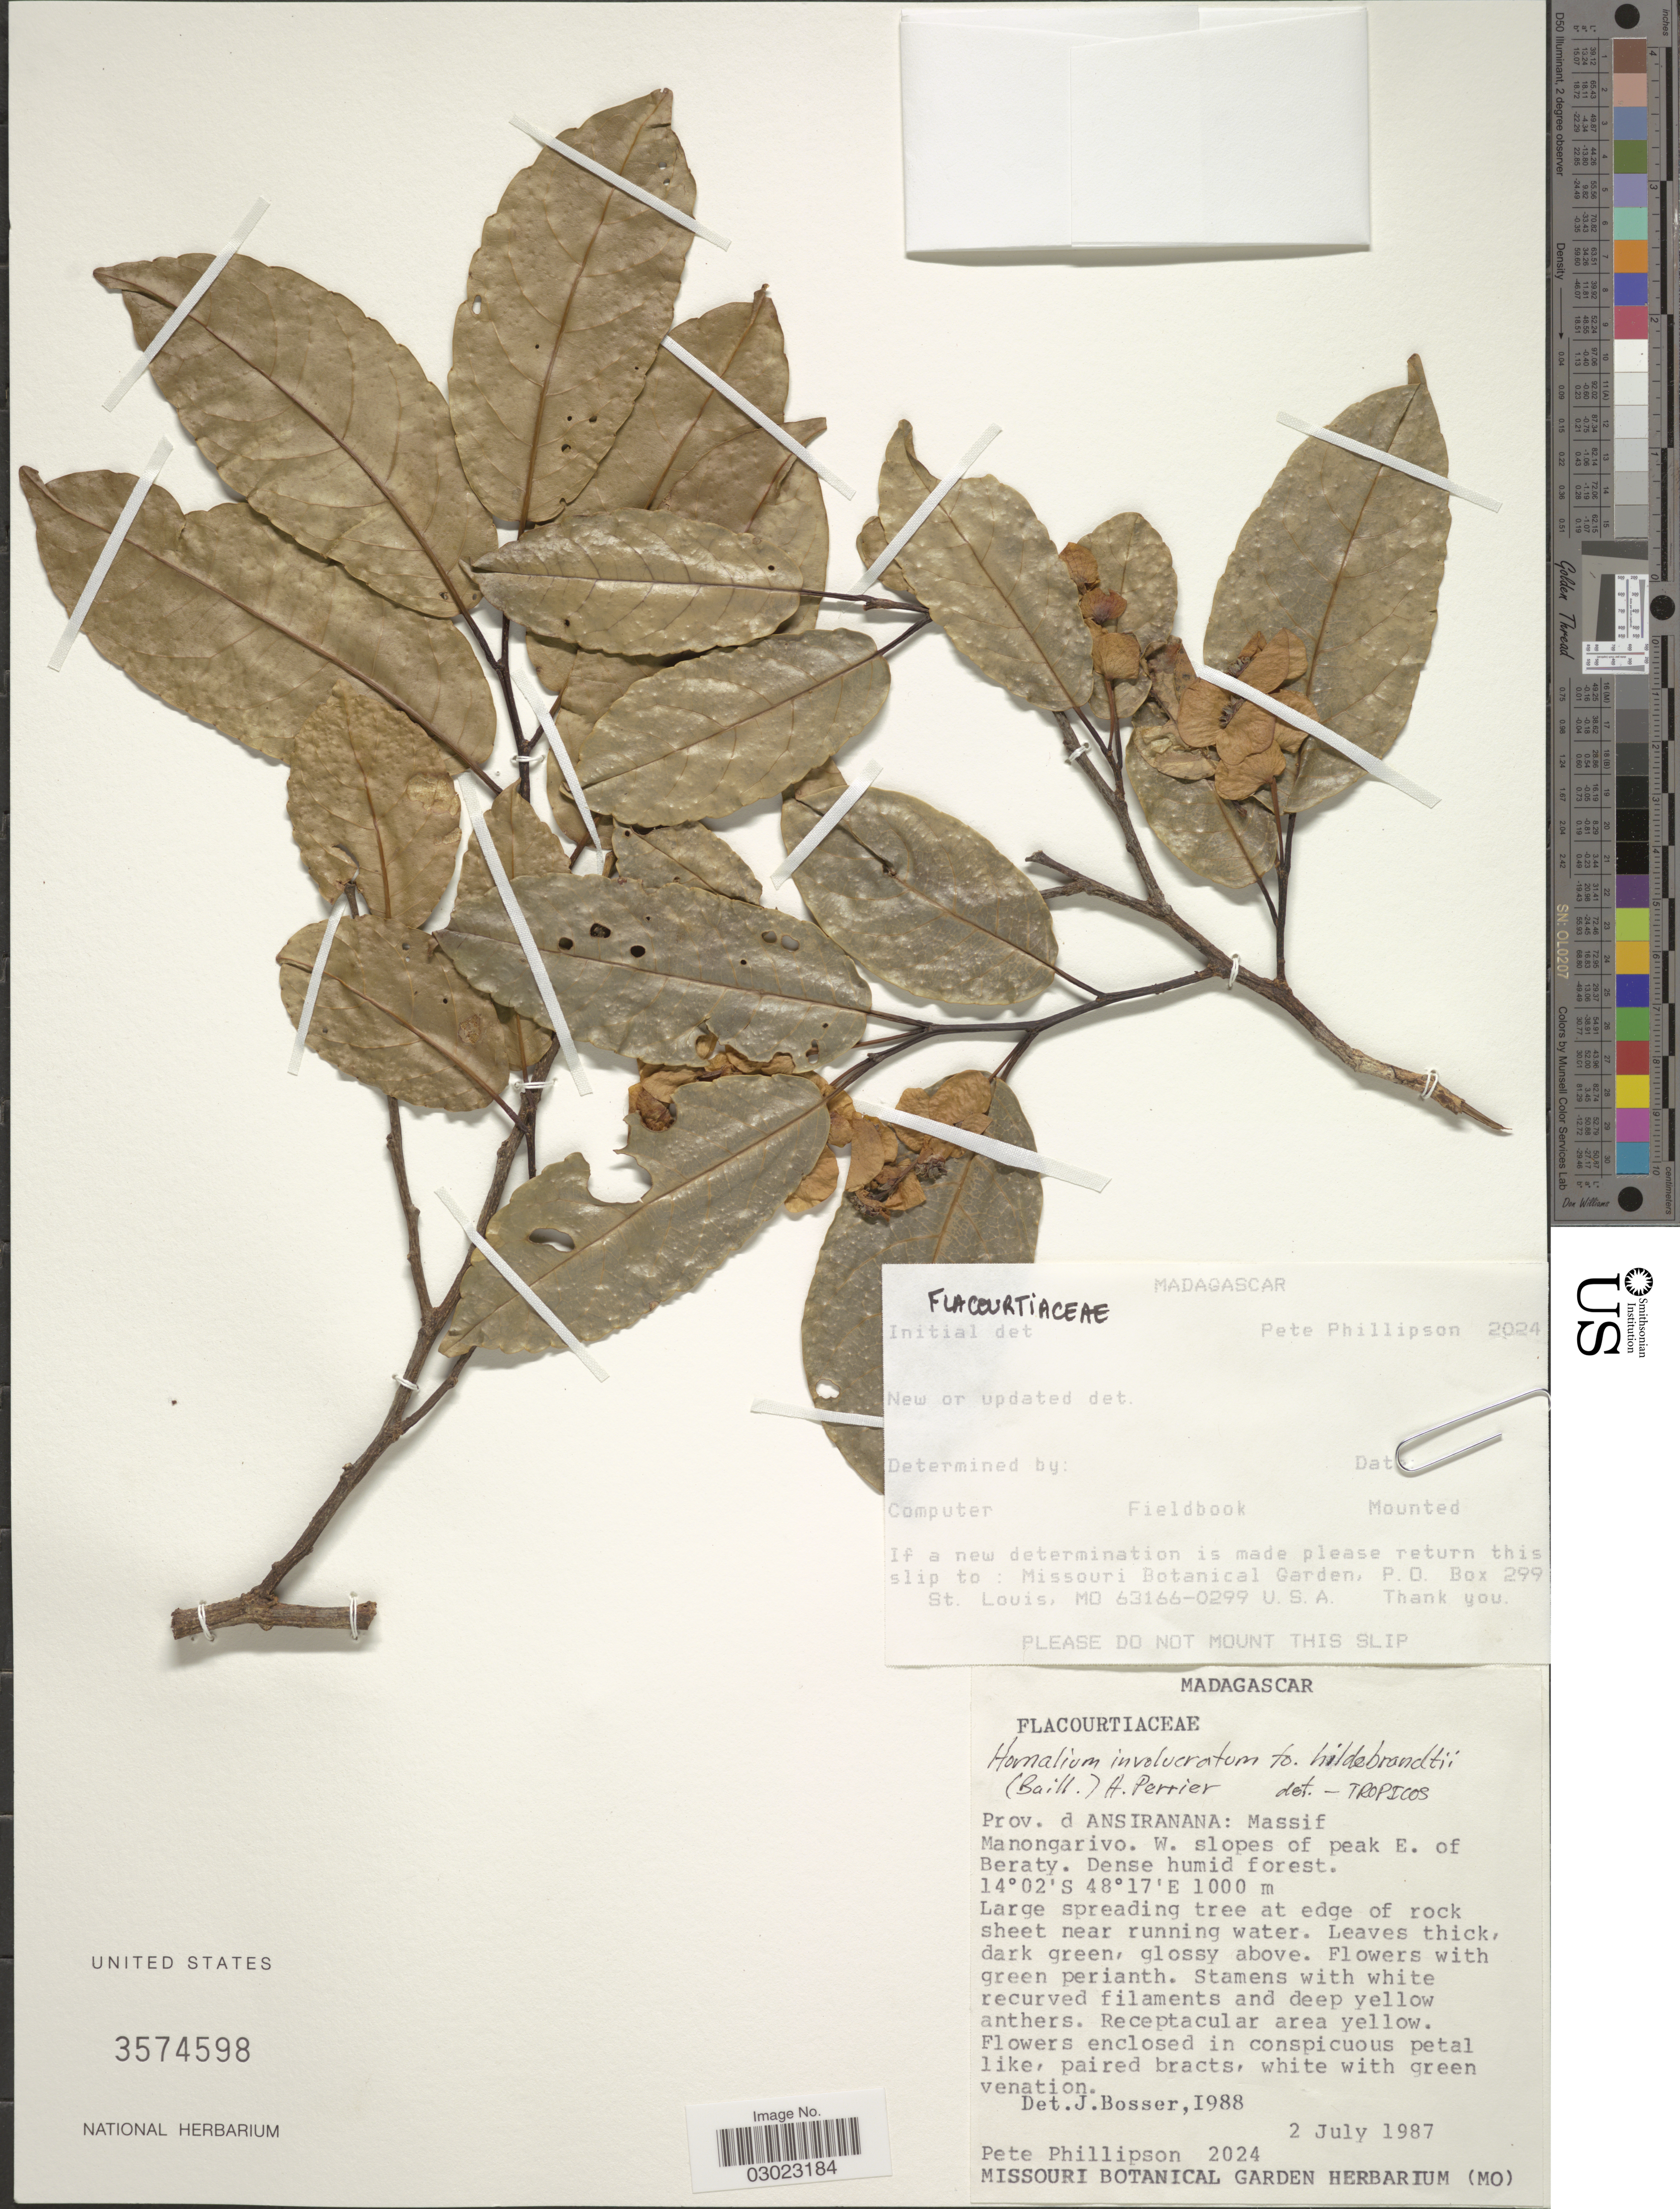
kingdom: Plantae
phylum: Tracheophyta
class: Magnoliopsida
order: Malpighiales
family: Salicaceae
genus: Homalium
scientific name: Homalium involucratum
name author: (DC.) O. Hoffm.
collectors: P. B. Phillipson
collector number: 2024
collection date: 1987-07-02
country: Madagascar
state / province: Diana / Sofia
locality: Prov. d Ansiranana: Massif Manongarivo. W. slopes of peak E. of Beraty.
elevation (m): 1000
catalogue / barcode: US 3574598